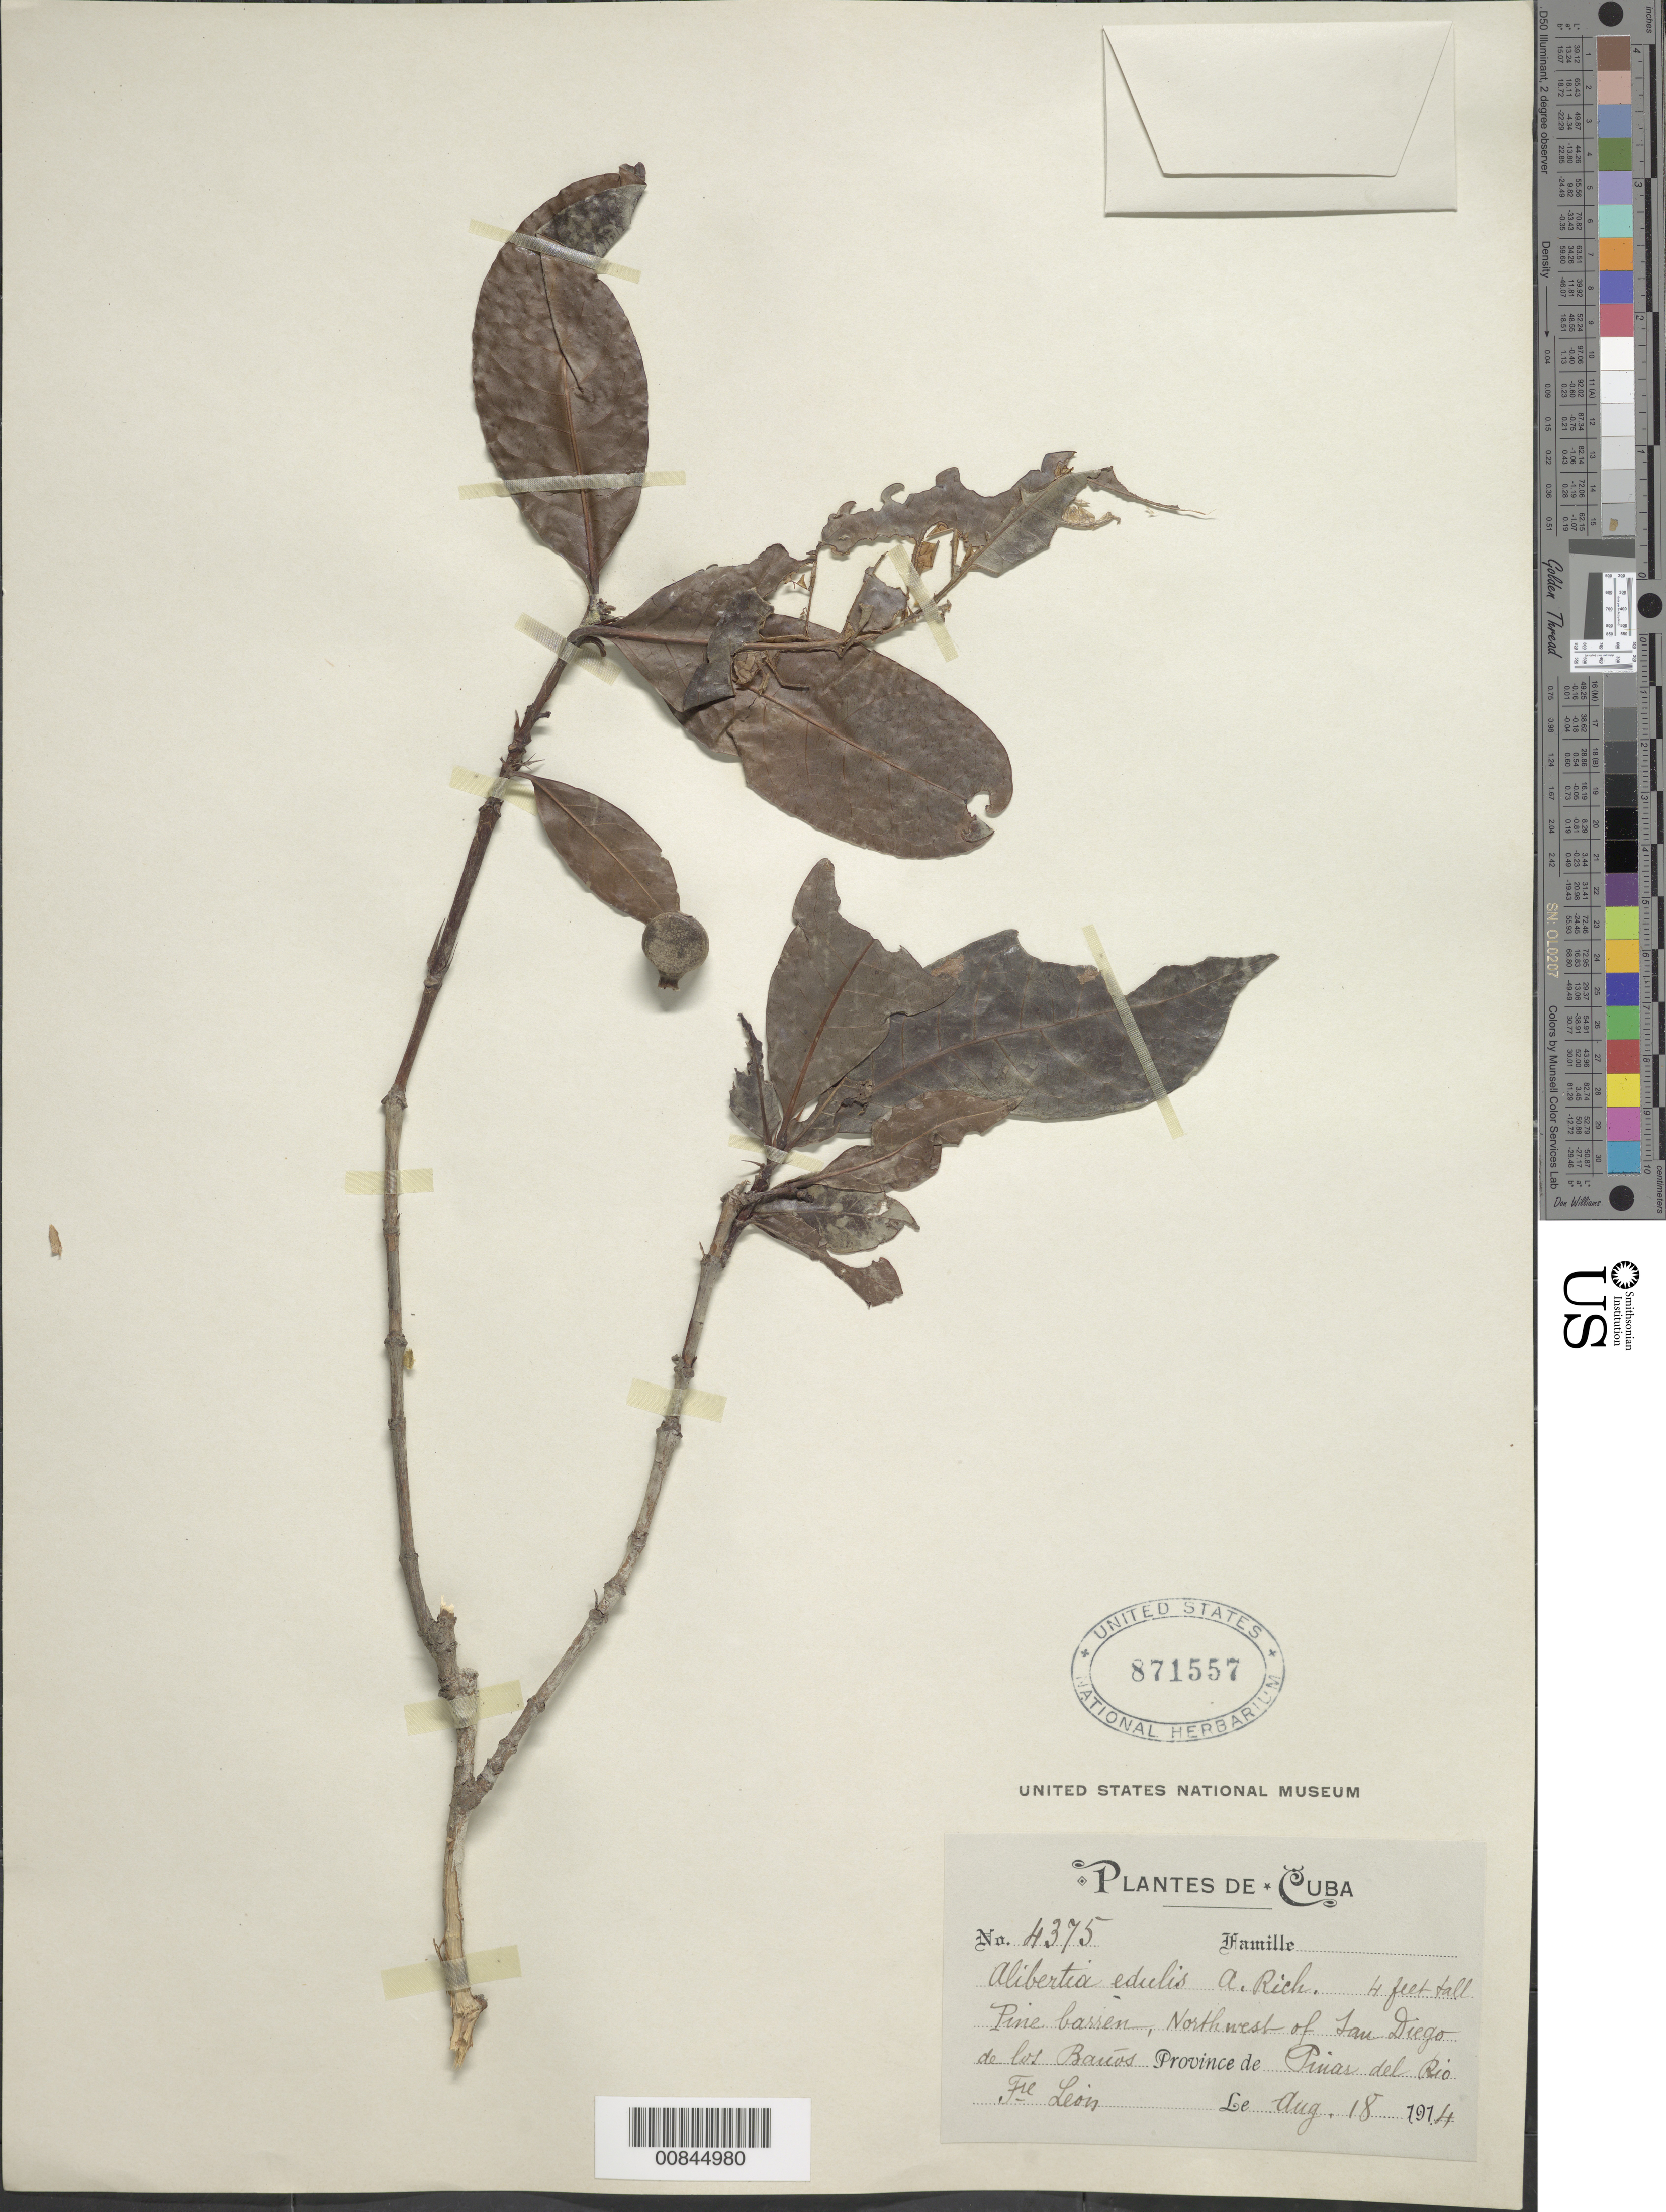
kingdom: Plantae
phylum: Tracheophyta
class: Magnoliopsida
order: Gentianales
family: Rubiaceae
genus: Alibertia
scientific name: Alibertia edulis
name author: (Rich.) A. Rich. ex DC.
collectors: Bro. León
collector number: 4375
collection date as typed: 18 Aug 1914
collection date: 1914-08-18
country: Cuba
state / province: Pinar del Río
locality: Northwest of San Diego de los Banós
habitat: Pine barren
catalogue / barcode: US 871557